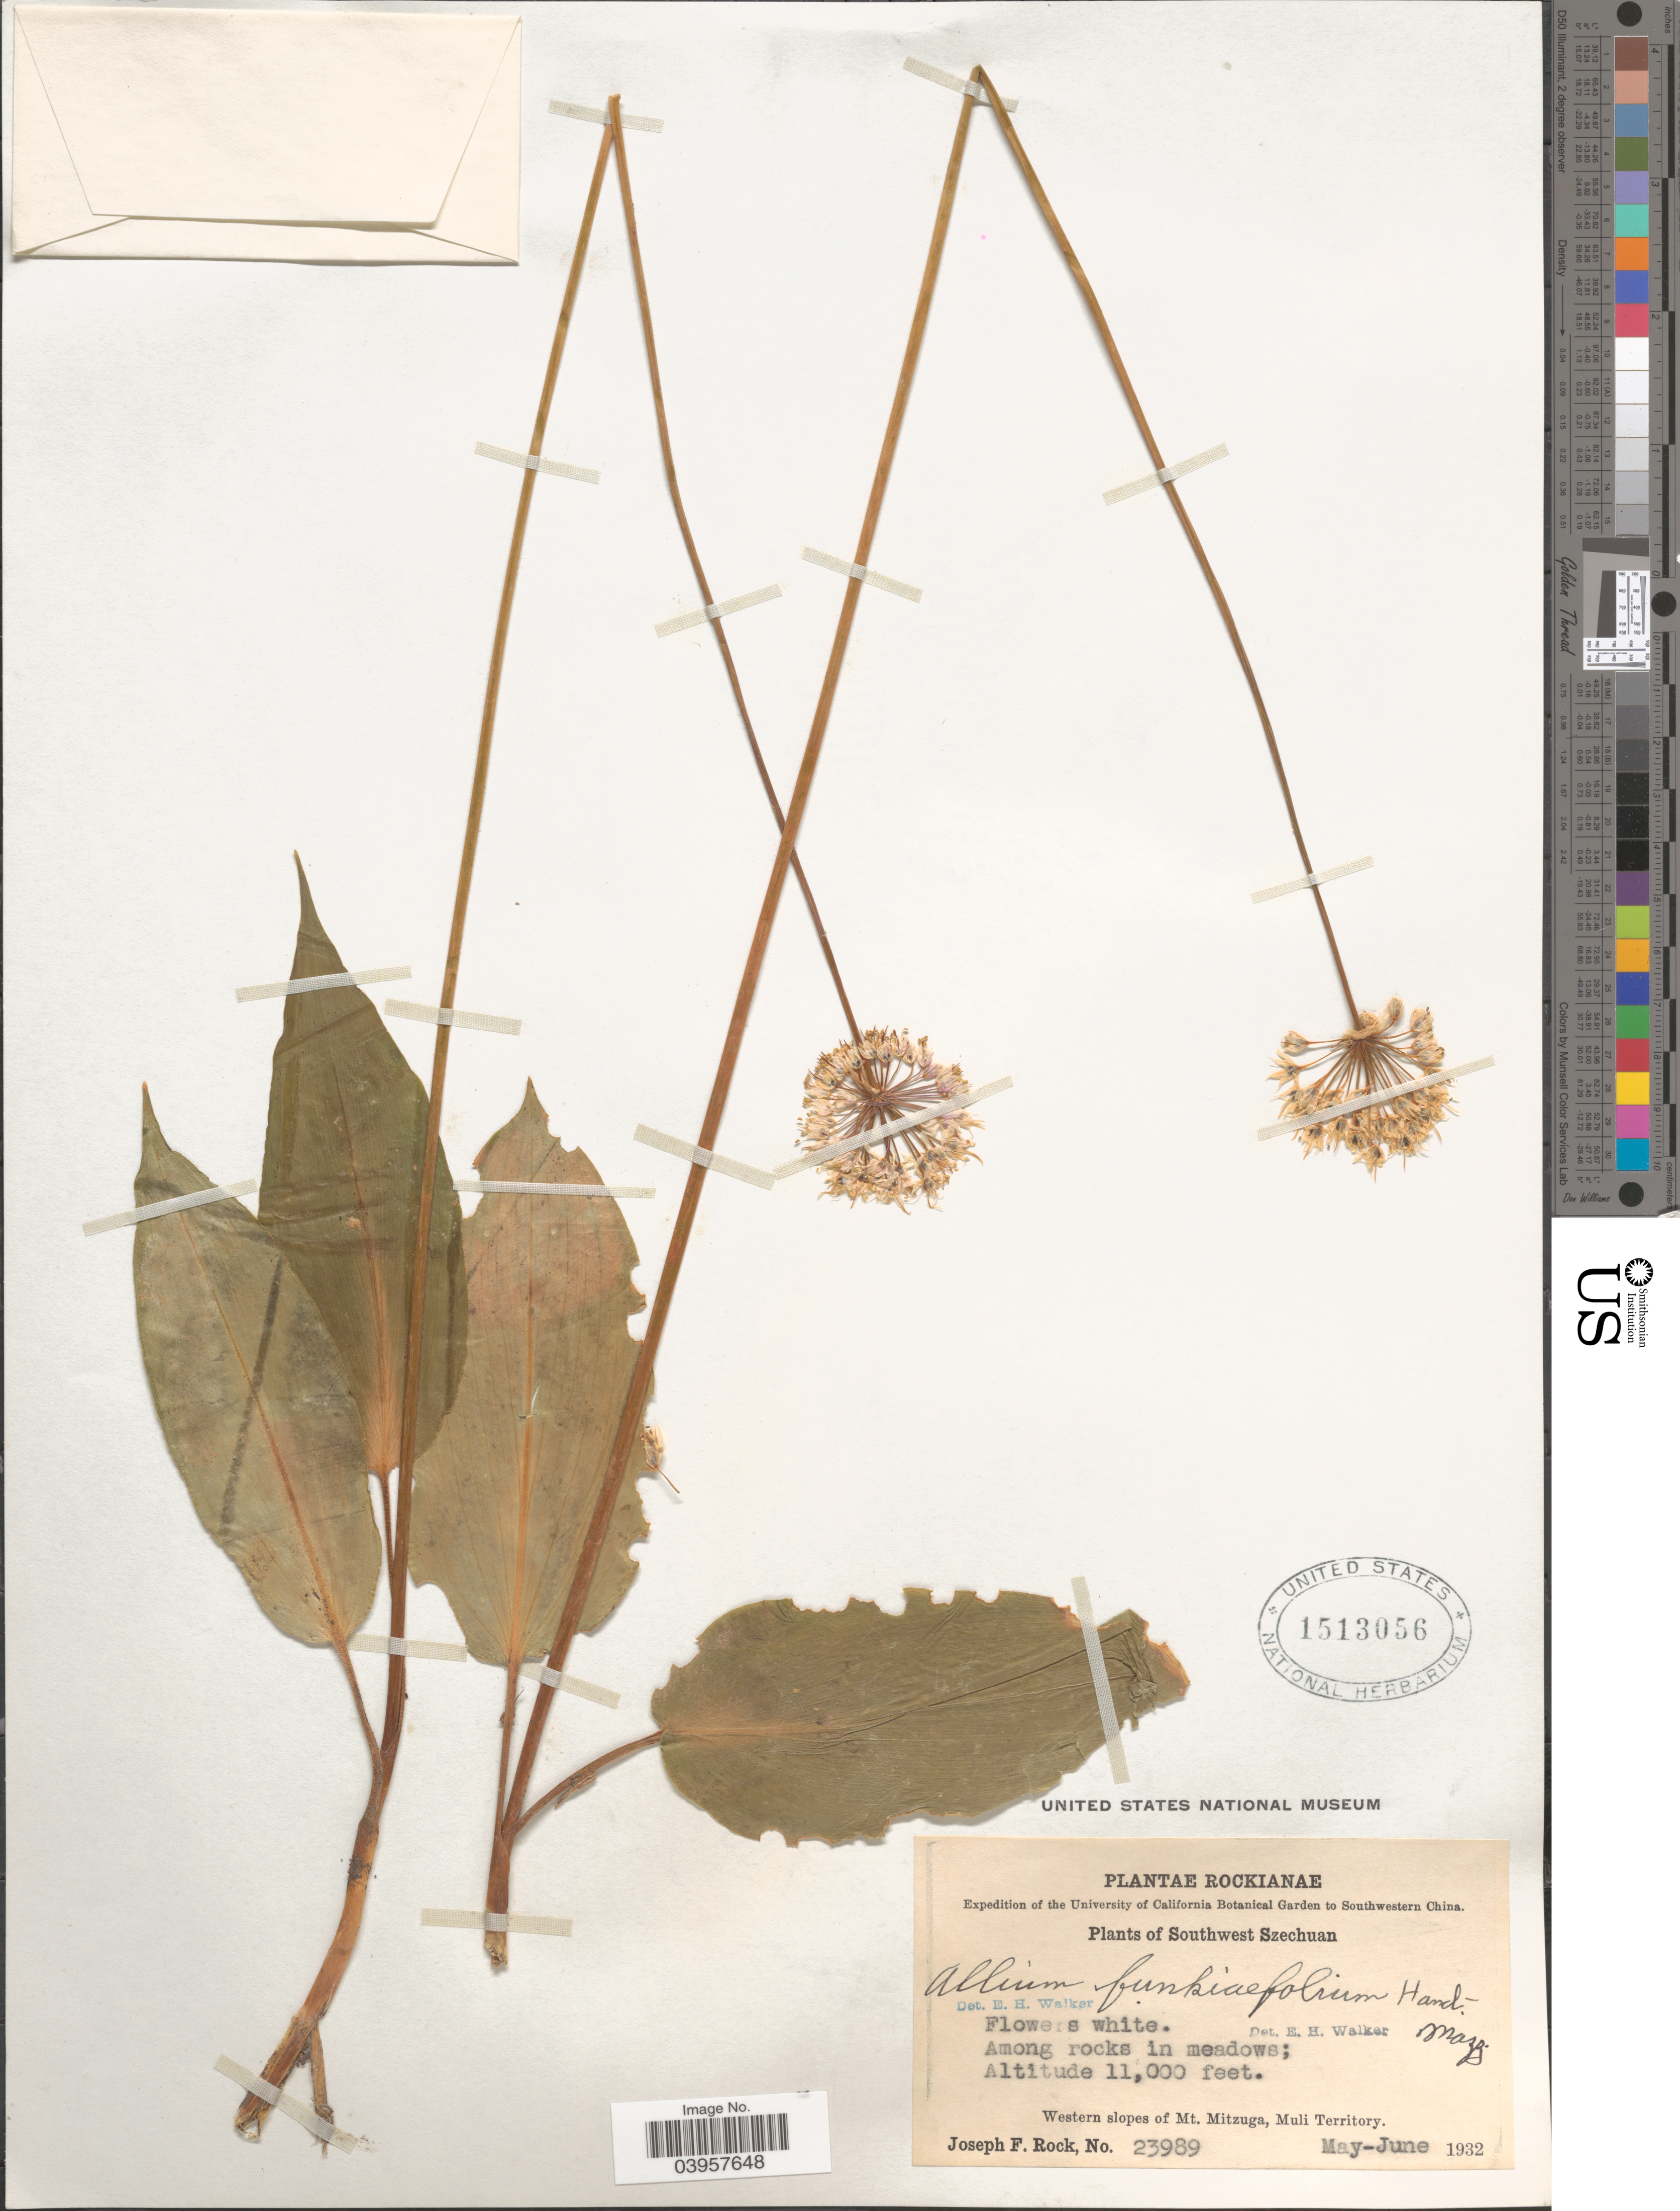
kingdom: Plantae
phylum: Tracheophyta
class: Liliopsida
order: Asparagales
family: Amaryllidaceae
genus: Allium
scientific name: Allium funkiaefolium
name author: P.C. Tsoong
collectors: J. F. Rock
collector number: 23989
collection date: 1932-05/1932-06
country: China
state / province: Sichuan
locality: Southwestern China. Southwest Szechuan. Western slopes of Mt. Mitzuga, Muli Territory.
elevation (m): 3353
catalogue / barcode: US 1513056